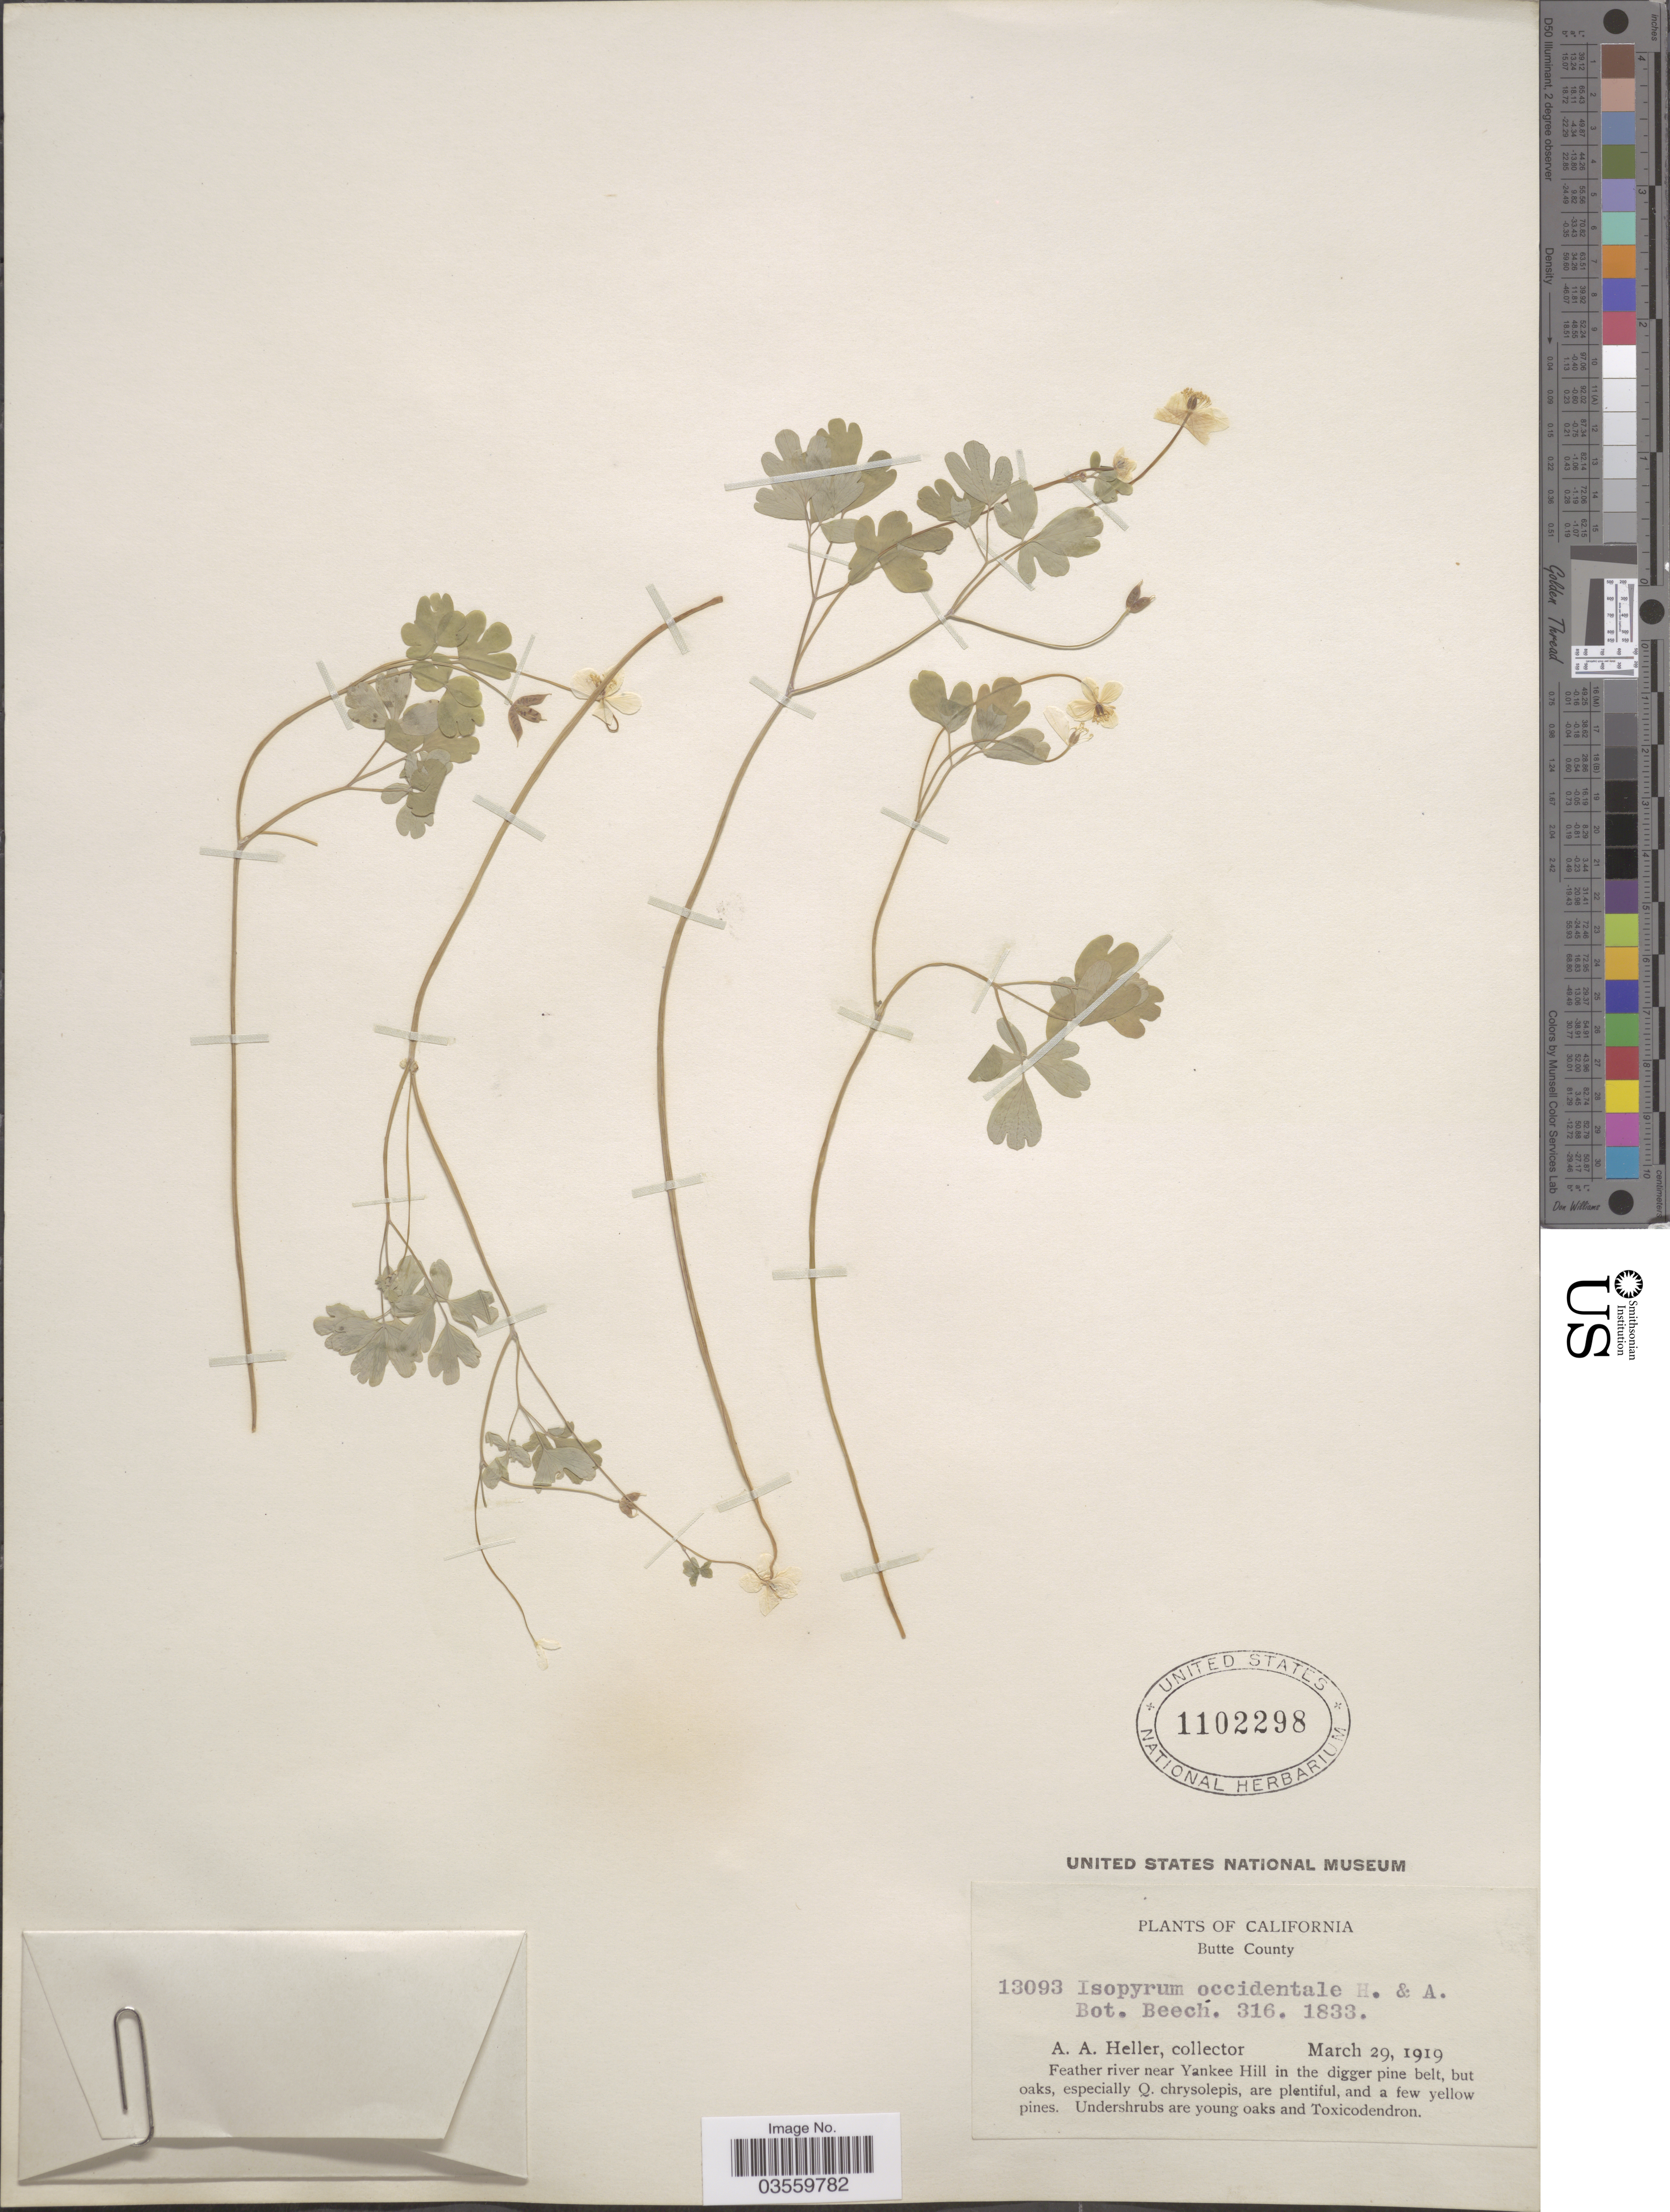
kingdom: Plantae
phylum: Tracheophyta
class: Magnoliopsida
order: Ranunculales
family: Ranunculaceae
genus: Enemion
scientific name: Enemion occidentale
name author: (Hook. & Arn.) J.R. Drumm. & Hutch.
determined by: Strong, Mark T., (BOT), Smithsonian Institution - National Museum of Natural History (UNITED STATES)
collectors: A. A. Heller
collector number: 13093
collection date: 1919-03-29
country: United States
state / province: California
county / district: Butte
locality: Butte County. Feather river near Yankee Hill in the digger pine belt.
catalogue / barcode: US 1102298